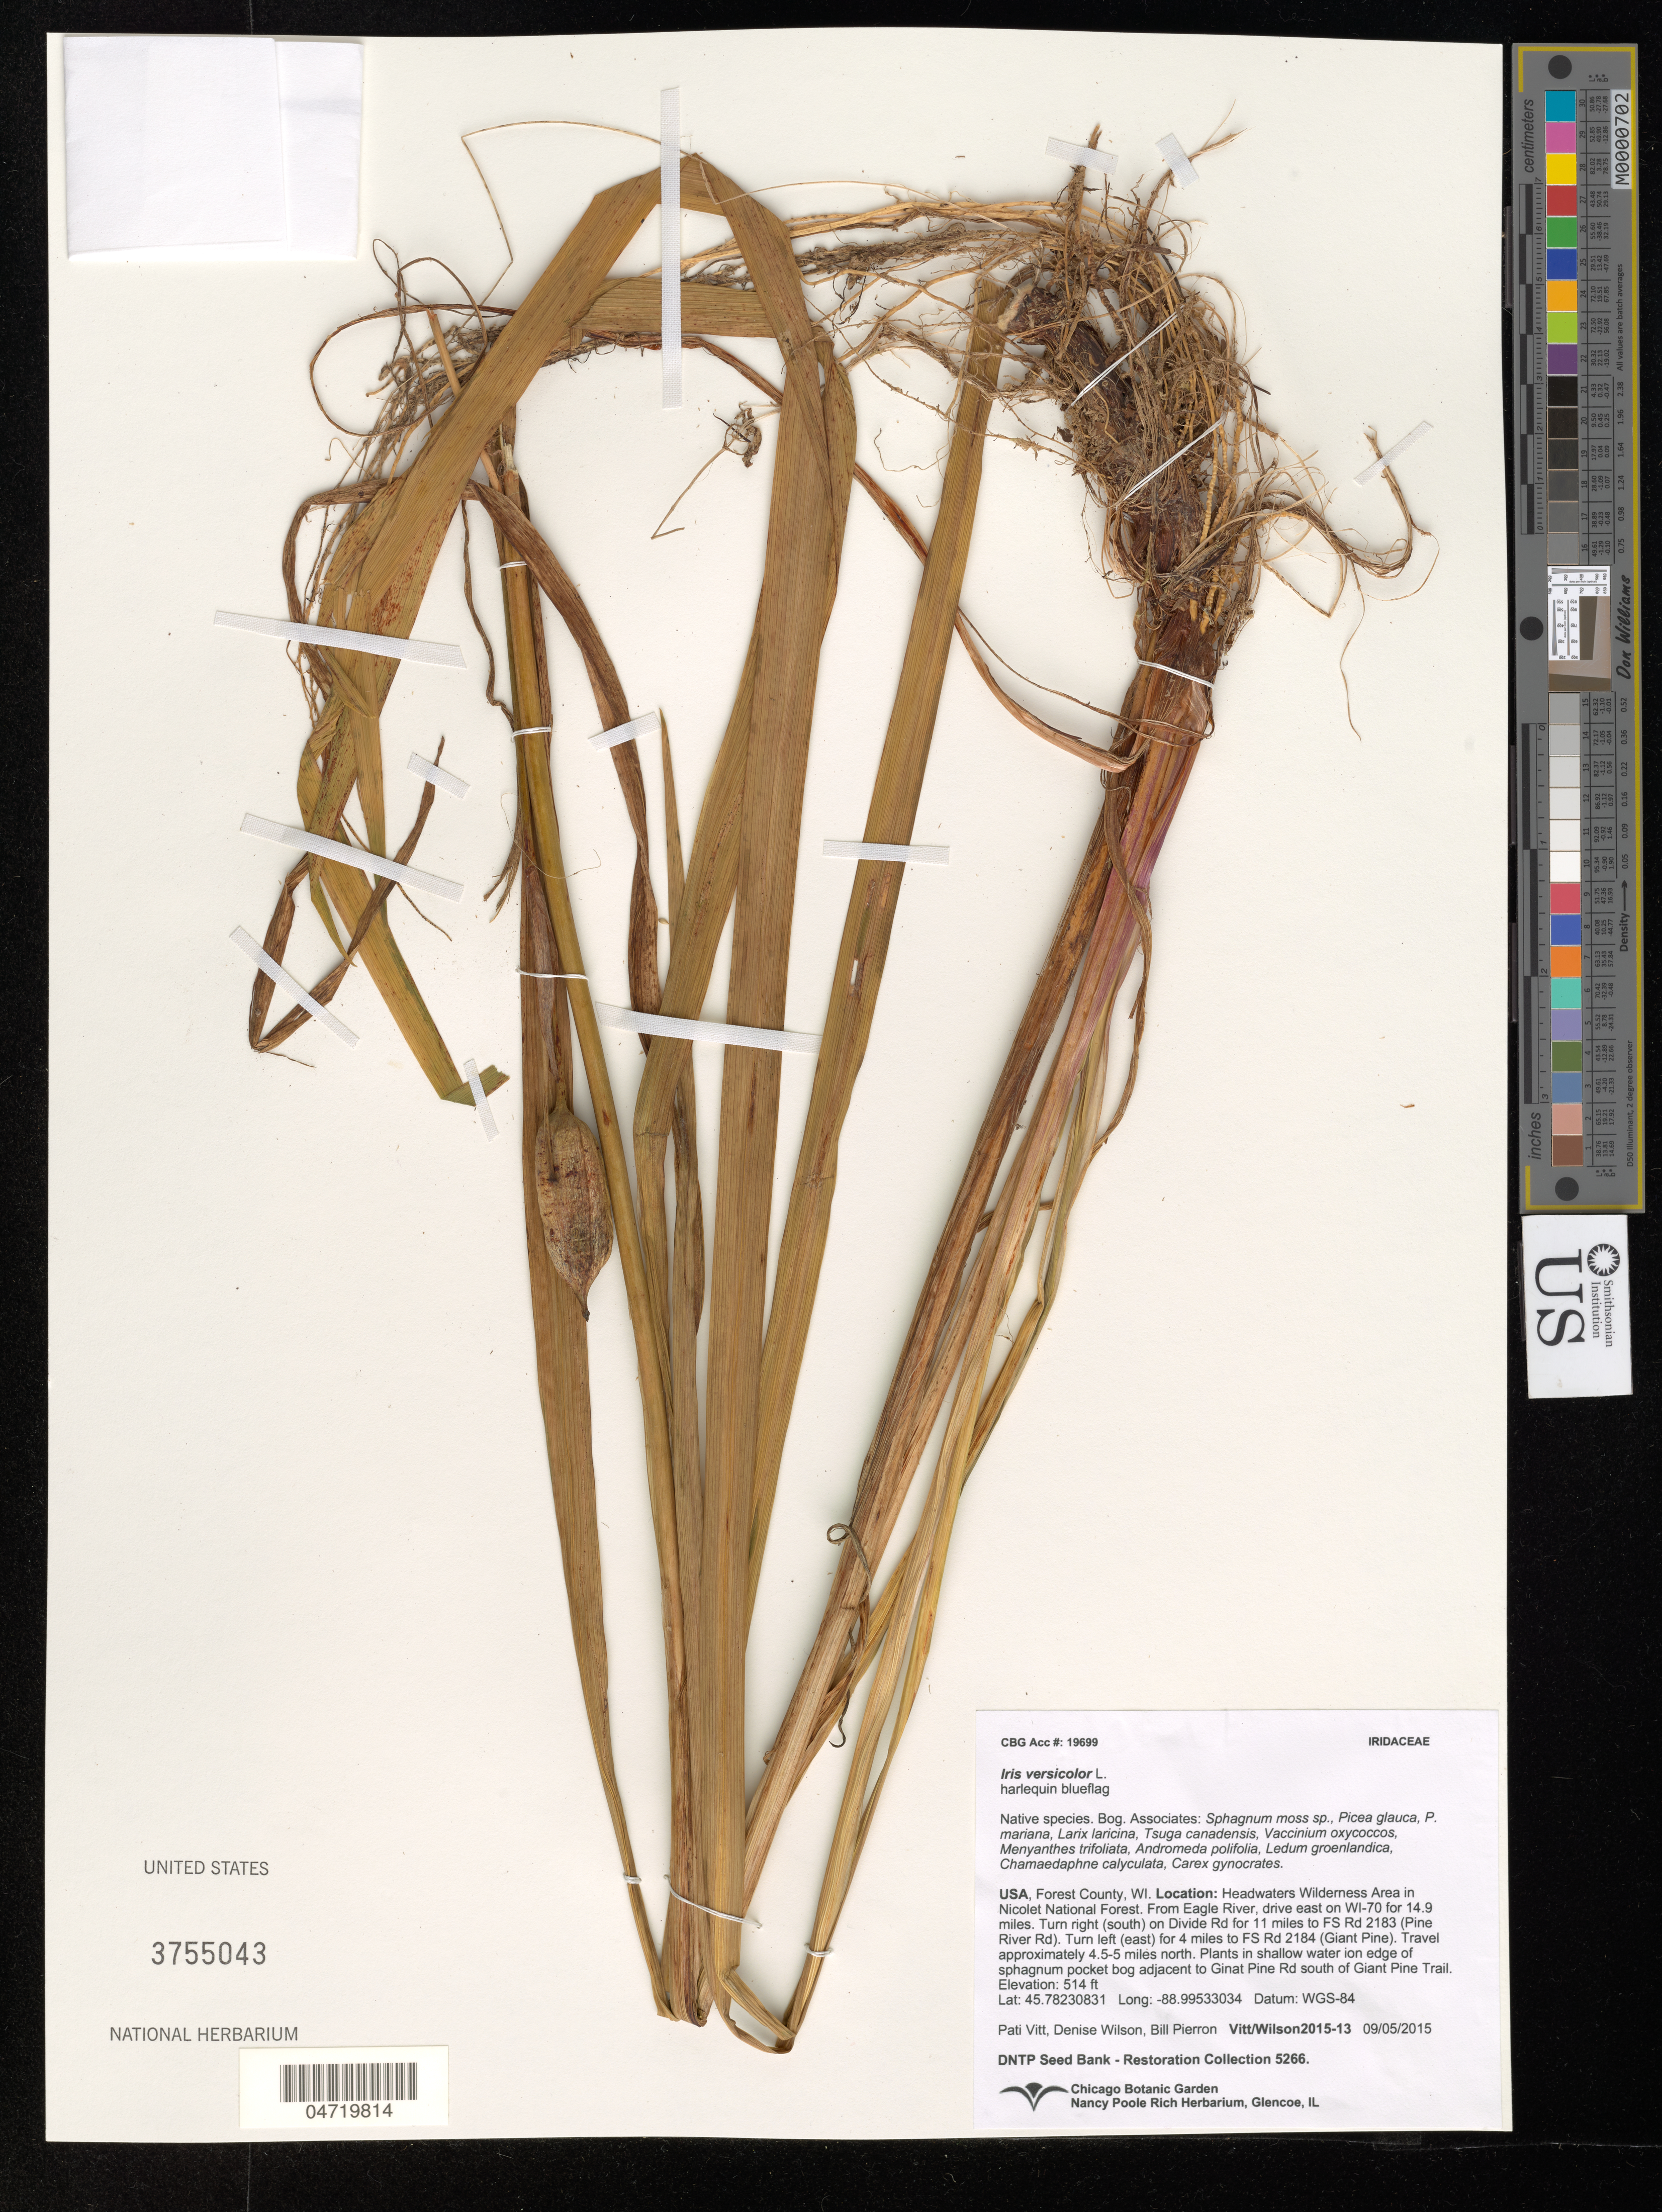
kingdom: Plantae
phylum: Tracheophyta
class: Liliopsida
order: Asparagales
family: Iridaceae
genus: Iris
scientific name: Iris versicolor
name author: L.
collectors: P. Vitt, D. Wilson & B. Pierron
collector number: Vitt/Wilson2015-13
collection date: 2015-09-05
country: United States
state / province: Wisconsin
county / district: Forest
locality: Headwaters Wilderness Area in Nicolet National Forest. From Eagle River, east on WI-70 for 14.9 miles. Right (S) on Divide Rd for 11 miles to FS Rd 2183 (Pine River Rd). Turn left (E) for 4 miles to FS Rd 2184 (Giant Pine). Travel ~4.5-5 miles. Plants in sphagnum pocket bog adjacent to Giant Pine Rd, south of Giant Pine Trail.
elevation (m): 157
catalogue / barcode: US 3755043